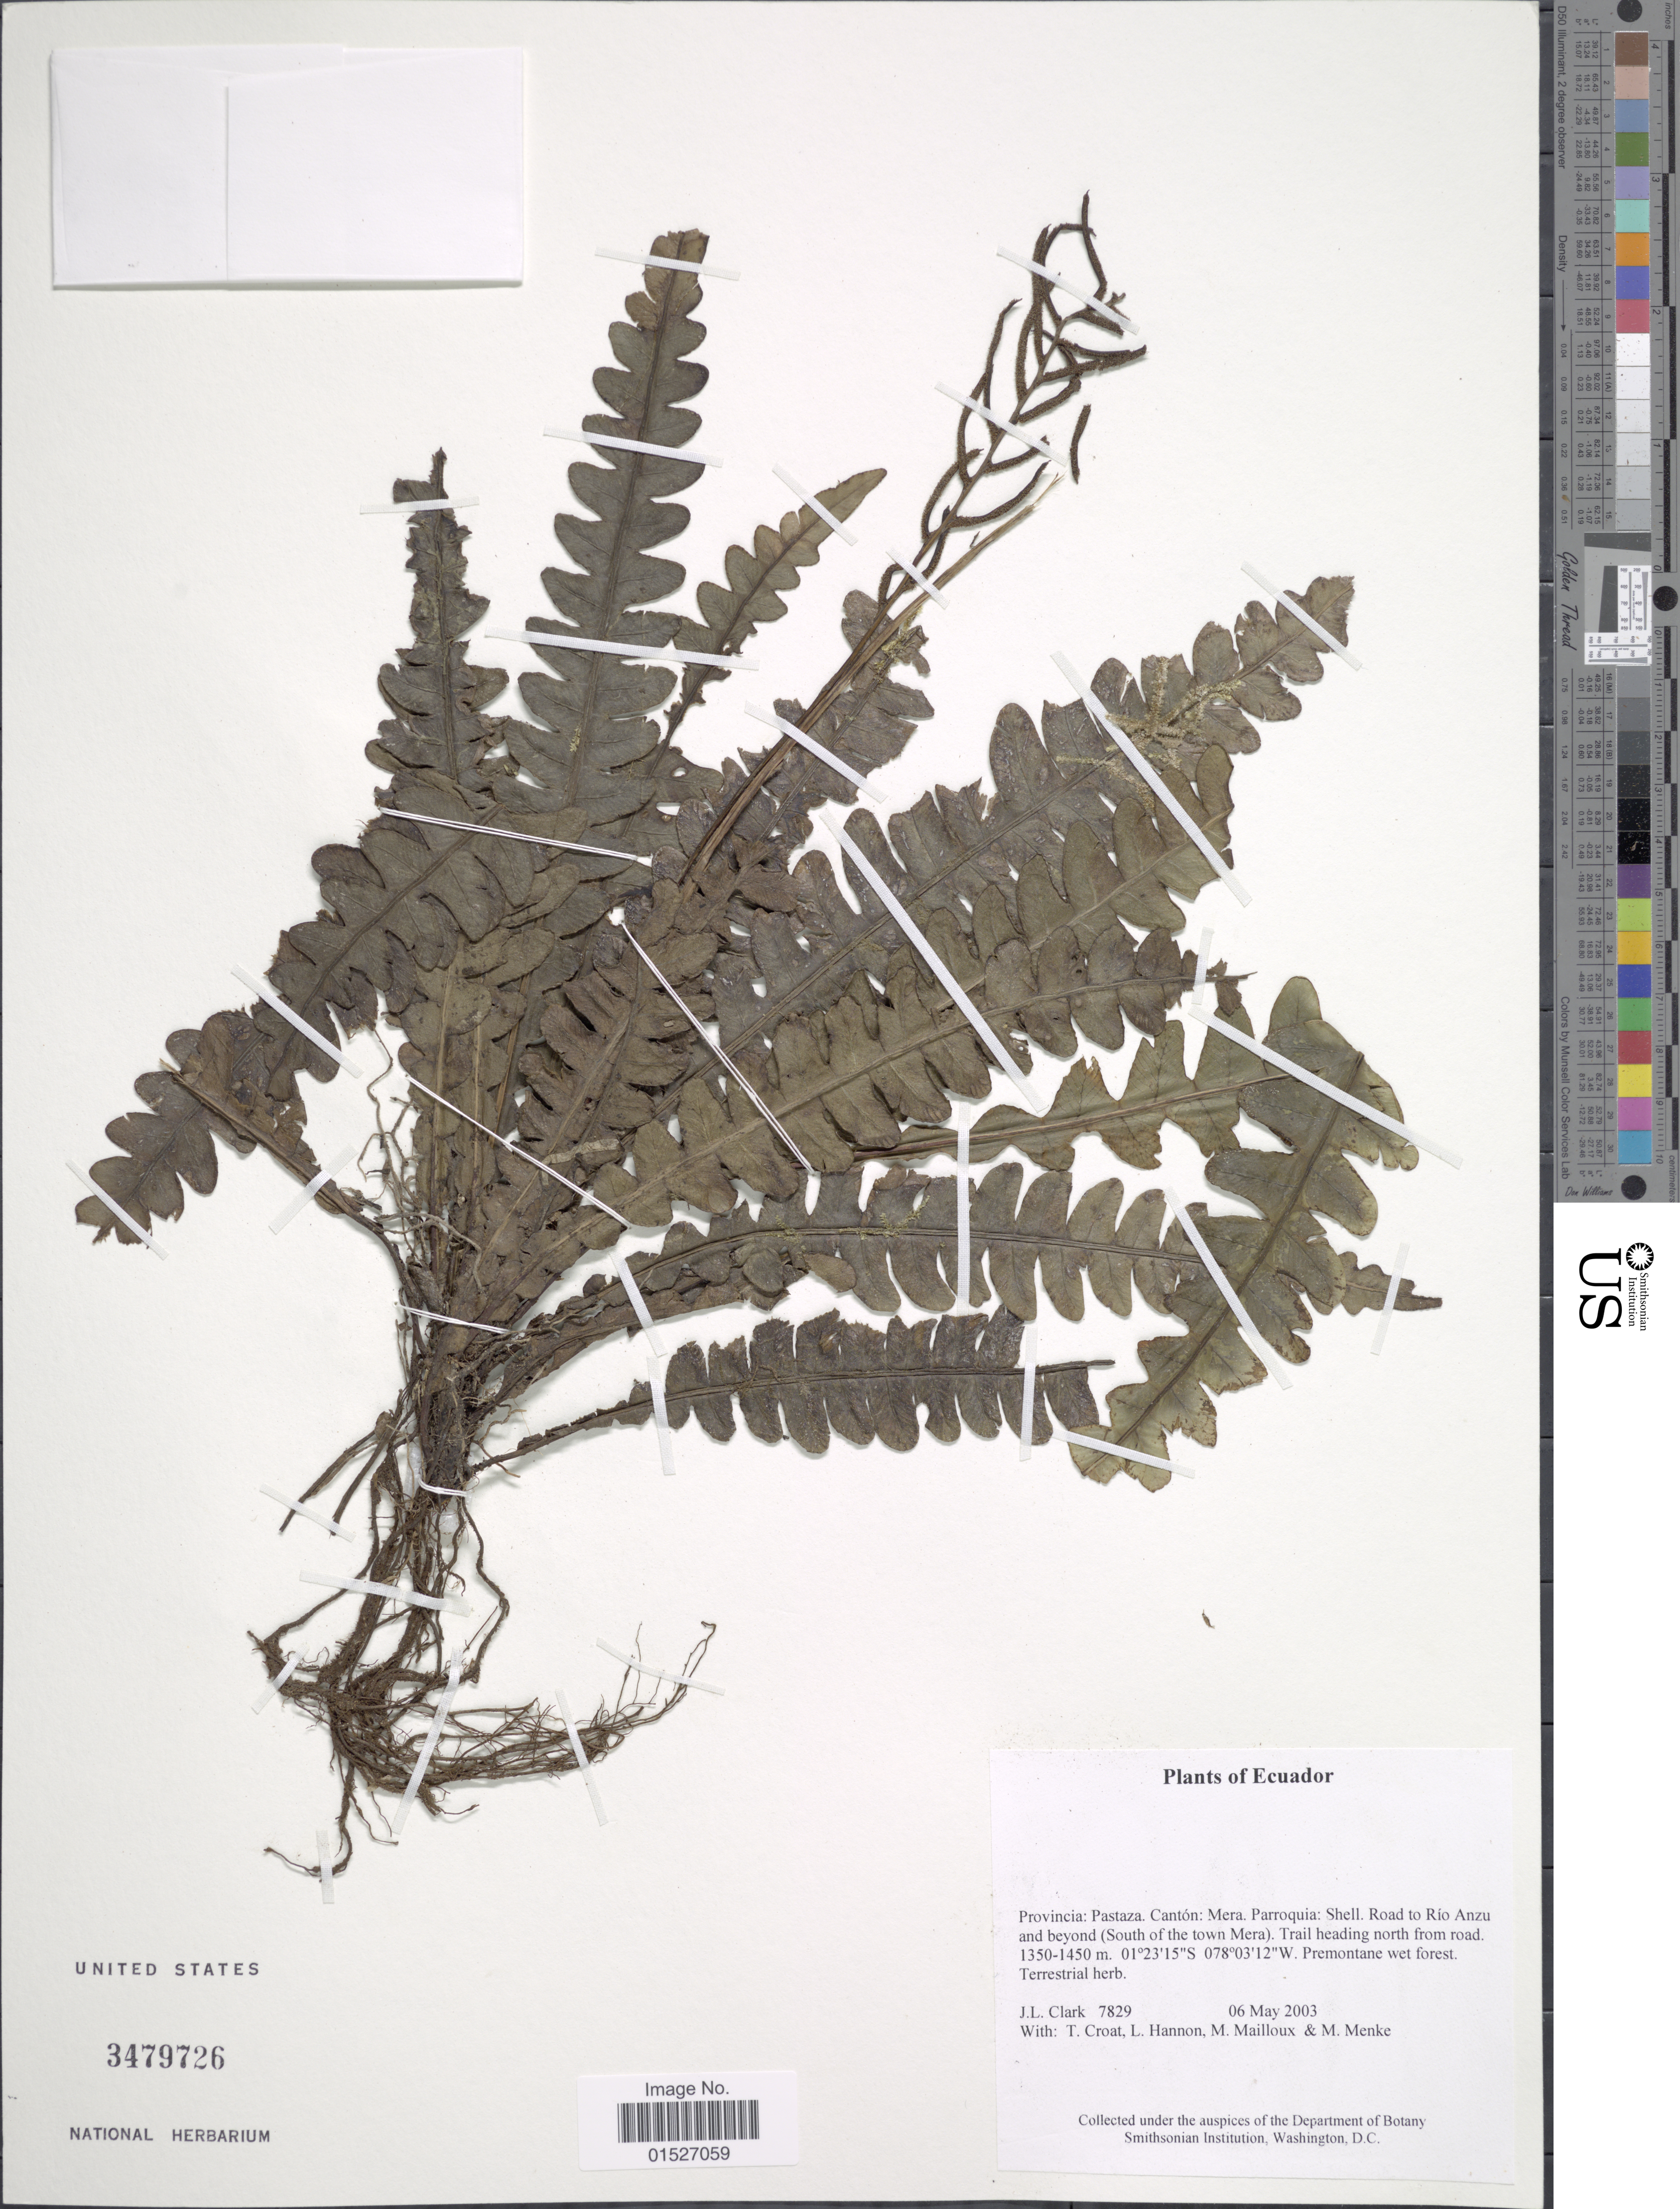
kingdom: Plantae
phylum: Tracheophyta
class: Polypodiopsida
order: Polypodiales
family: Blechnaceae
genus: Blechnum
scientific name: Blechnum sp.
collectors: J. L. Clark, T. B. Croat, L. Hannon, M. Mailloux & M. Menke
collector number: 7829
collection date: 2003-05-06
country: Ecuador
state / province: Pastaza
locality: Canton: Mera. Parroquia: Shell. Road to Anzu and beyond (South of town Mera), trail heading north from road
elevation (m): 1350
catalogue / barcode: US 3479726